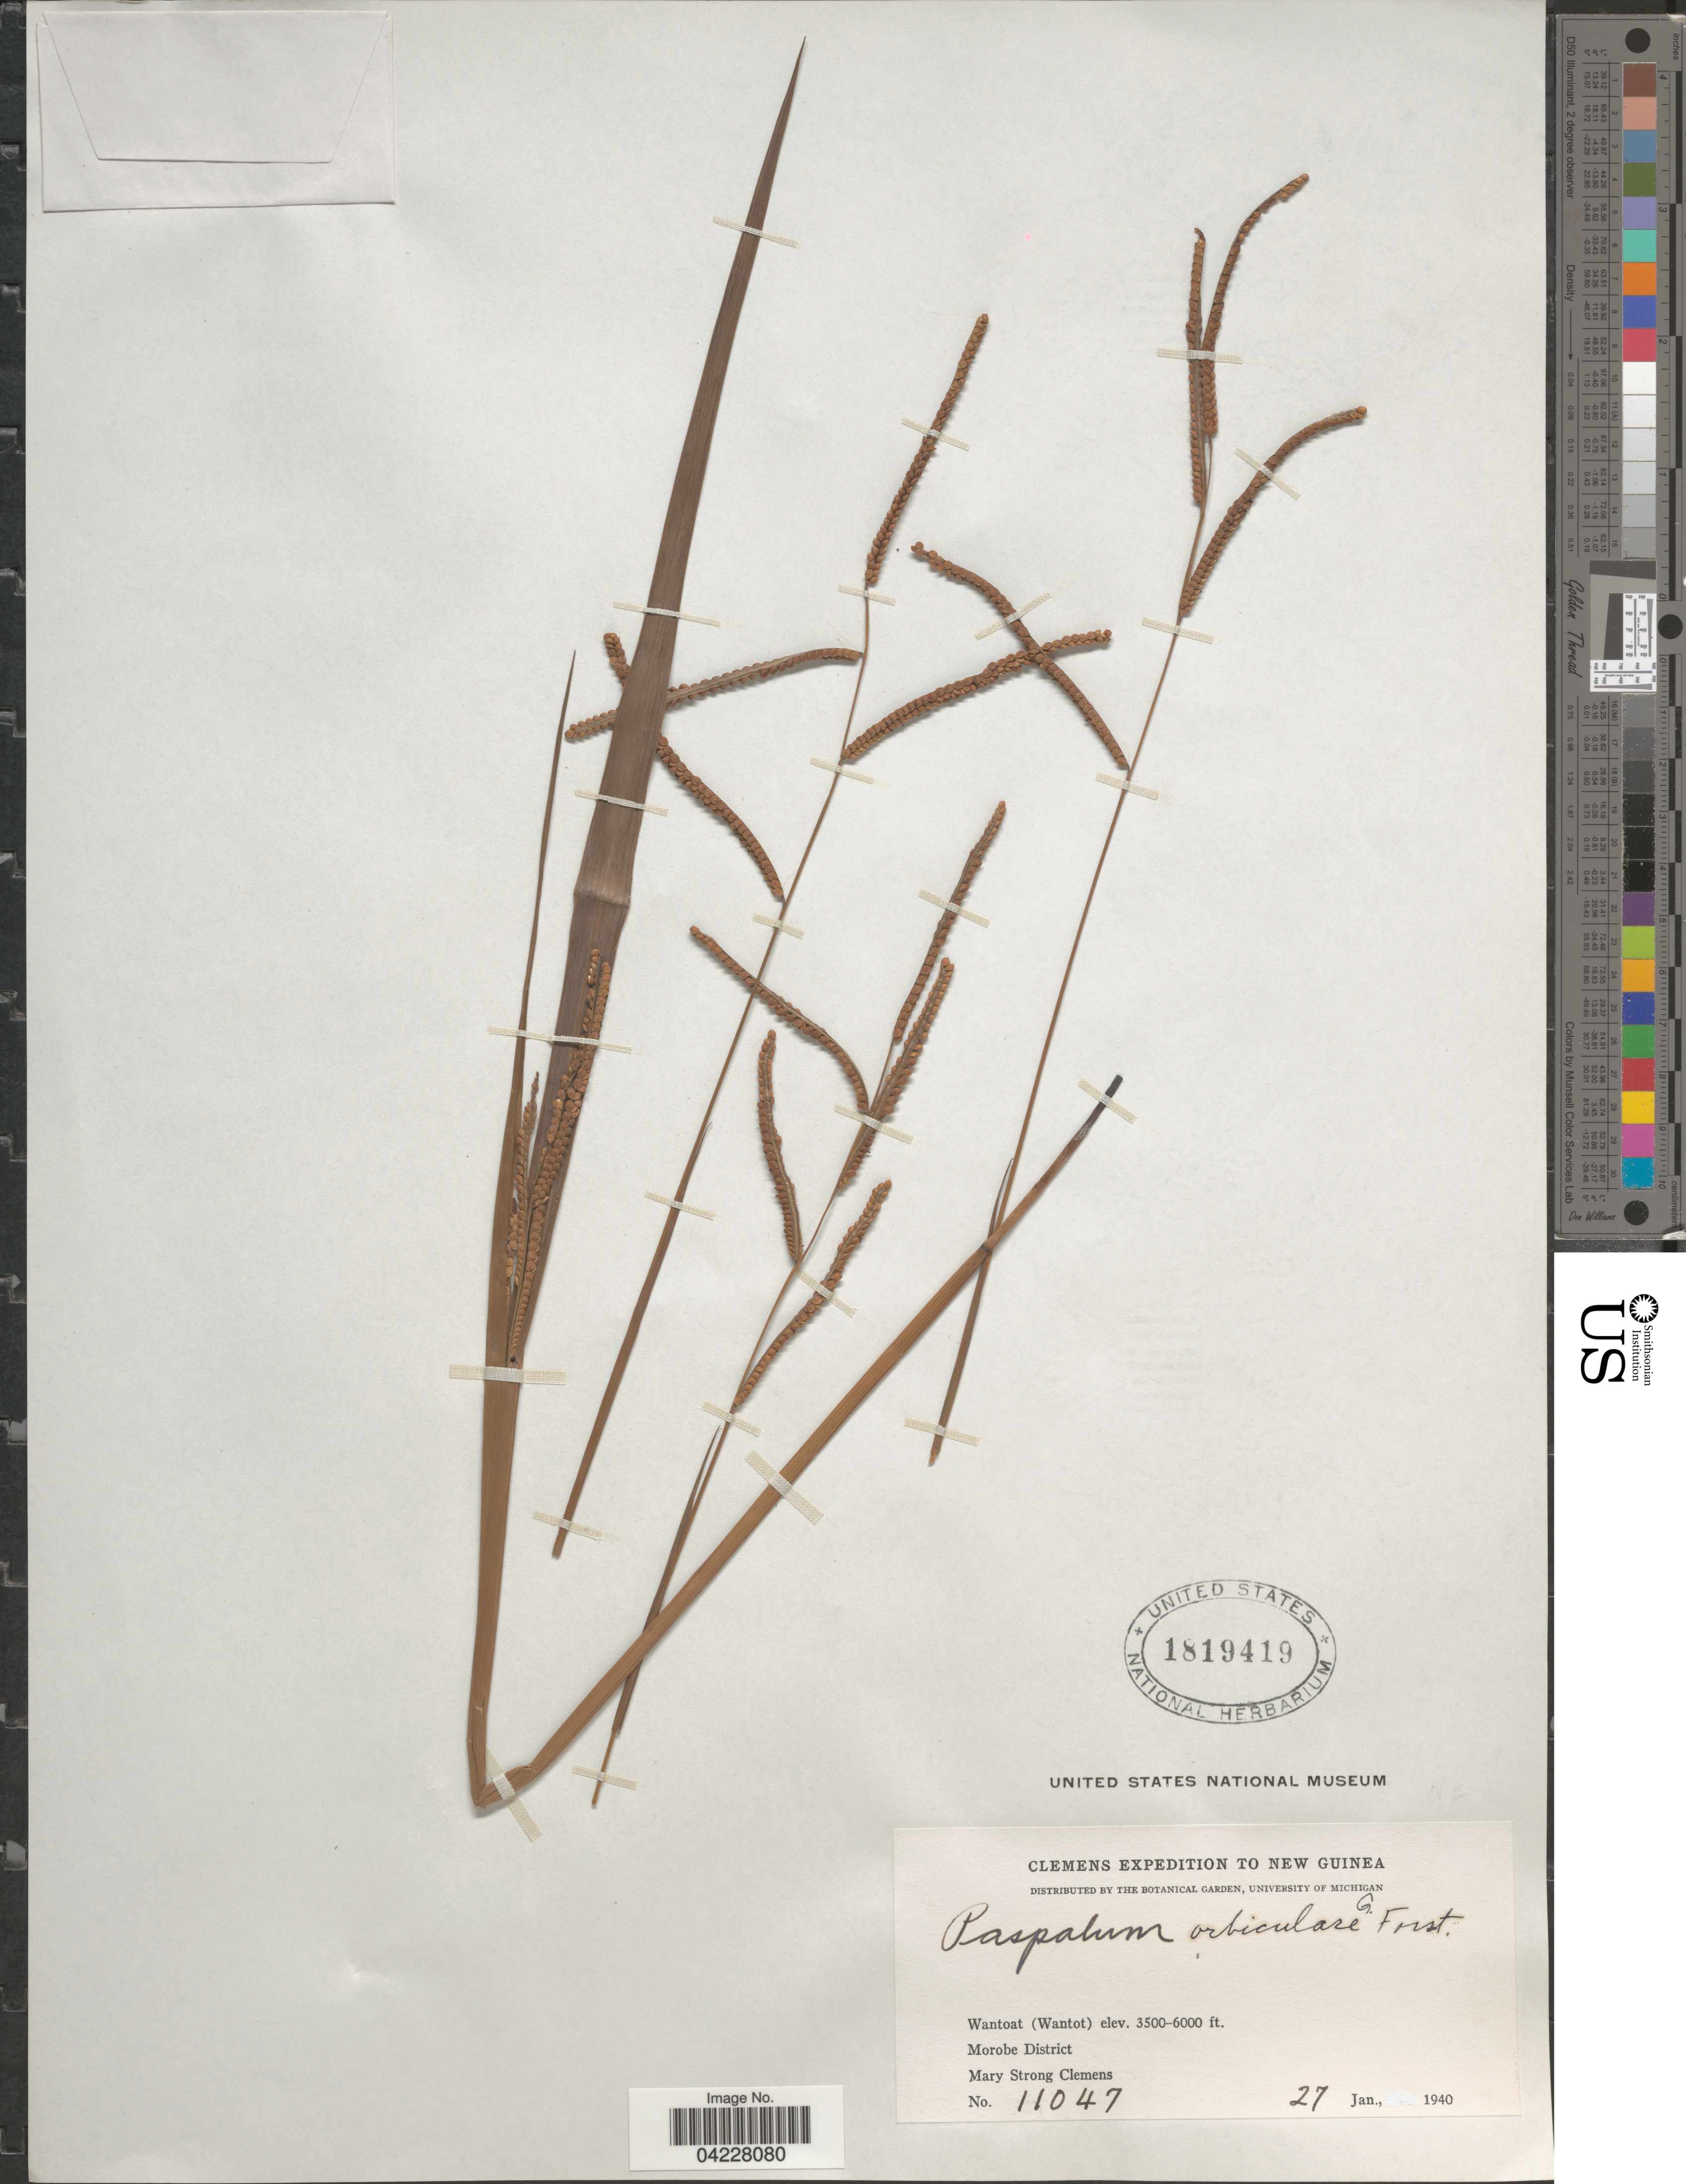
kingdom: Plantae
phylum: Tracheophyta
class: Liliopsida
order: Poales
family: Poaceae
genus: Paspalum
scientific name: Paspalum orbiculare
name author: G. Forst.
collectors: M. S. Clemens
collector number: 11047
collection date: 1940-01-27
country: Papua New Guinea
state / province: Morobe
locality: Expedition to New Guinea. Wantoat (Wantot). Morobe District.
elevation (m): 1067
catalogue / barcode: US 1819419